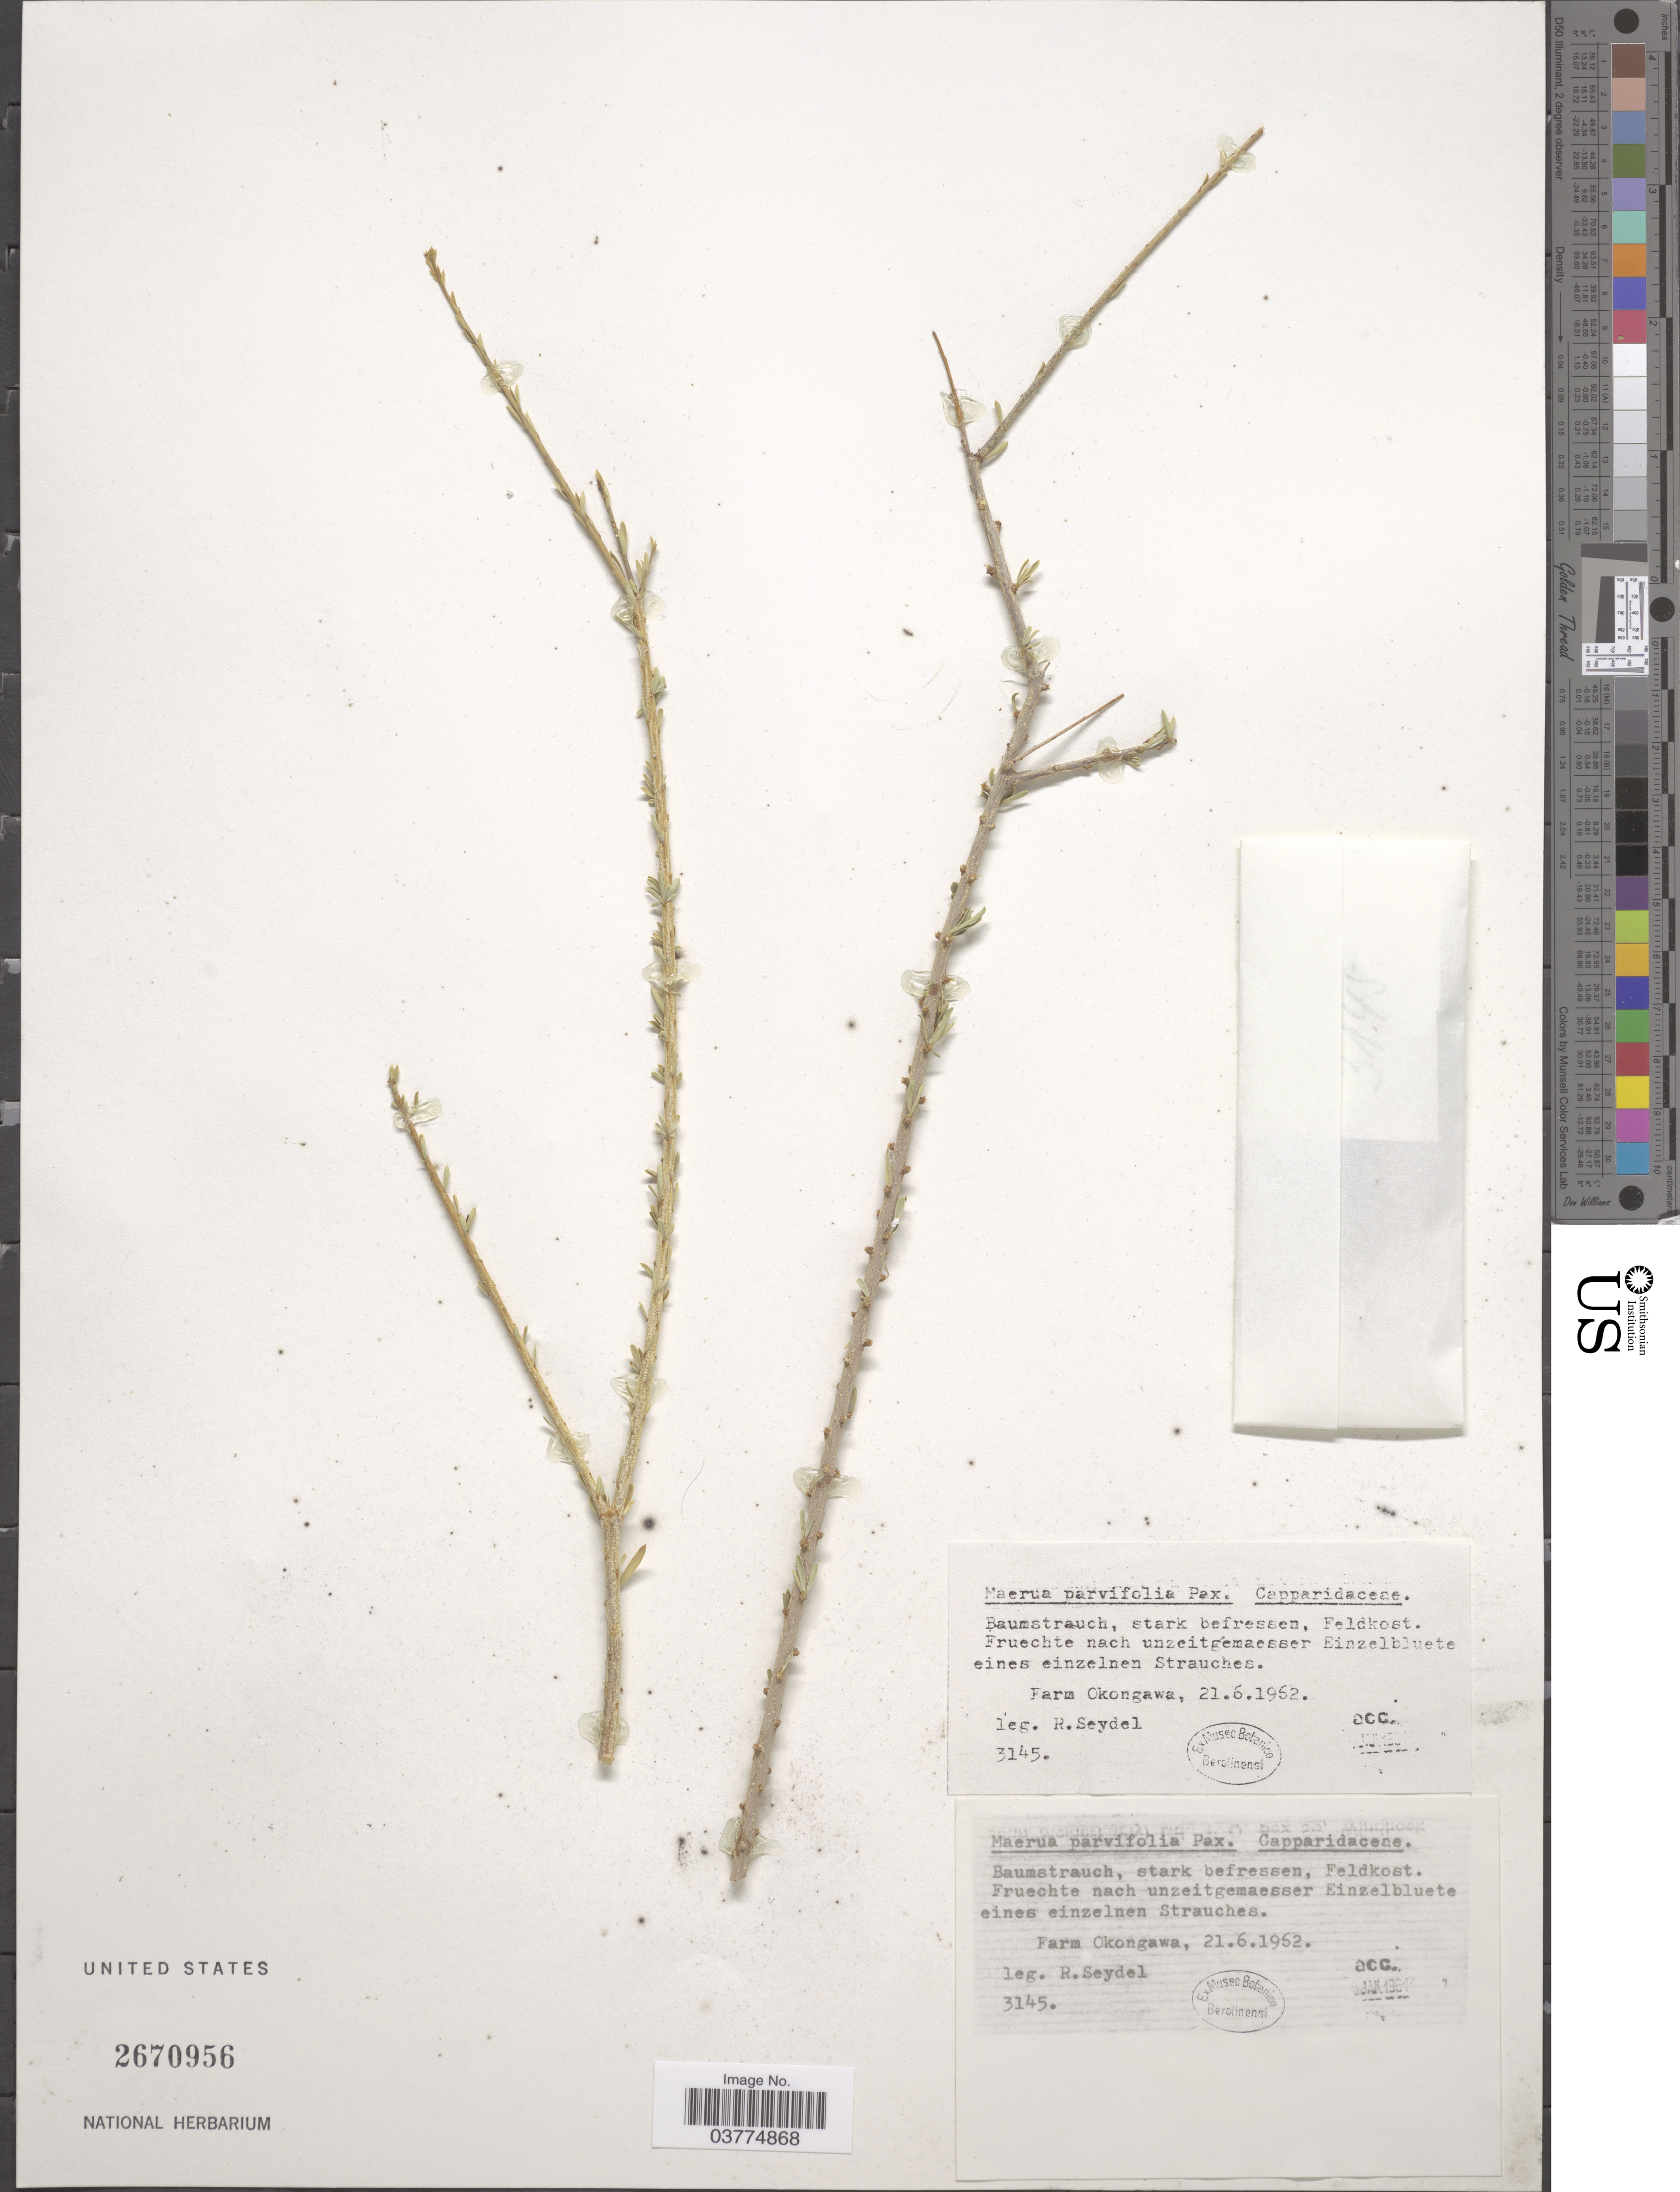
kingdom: Plantae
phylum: Tracheophyta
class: Magnoliopsida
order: Brassicales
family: Capparaceae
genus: Maerua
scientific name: Maerua parvifolia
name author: Pax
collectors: R. Seydel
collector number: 3145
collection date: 1962-06-21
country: Namibia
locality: Farm Okongawa.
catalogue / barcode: US 2670956